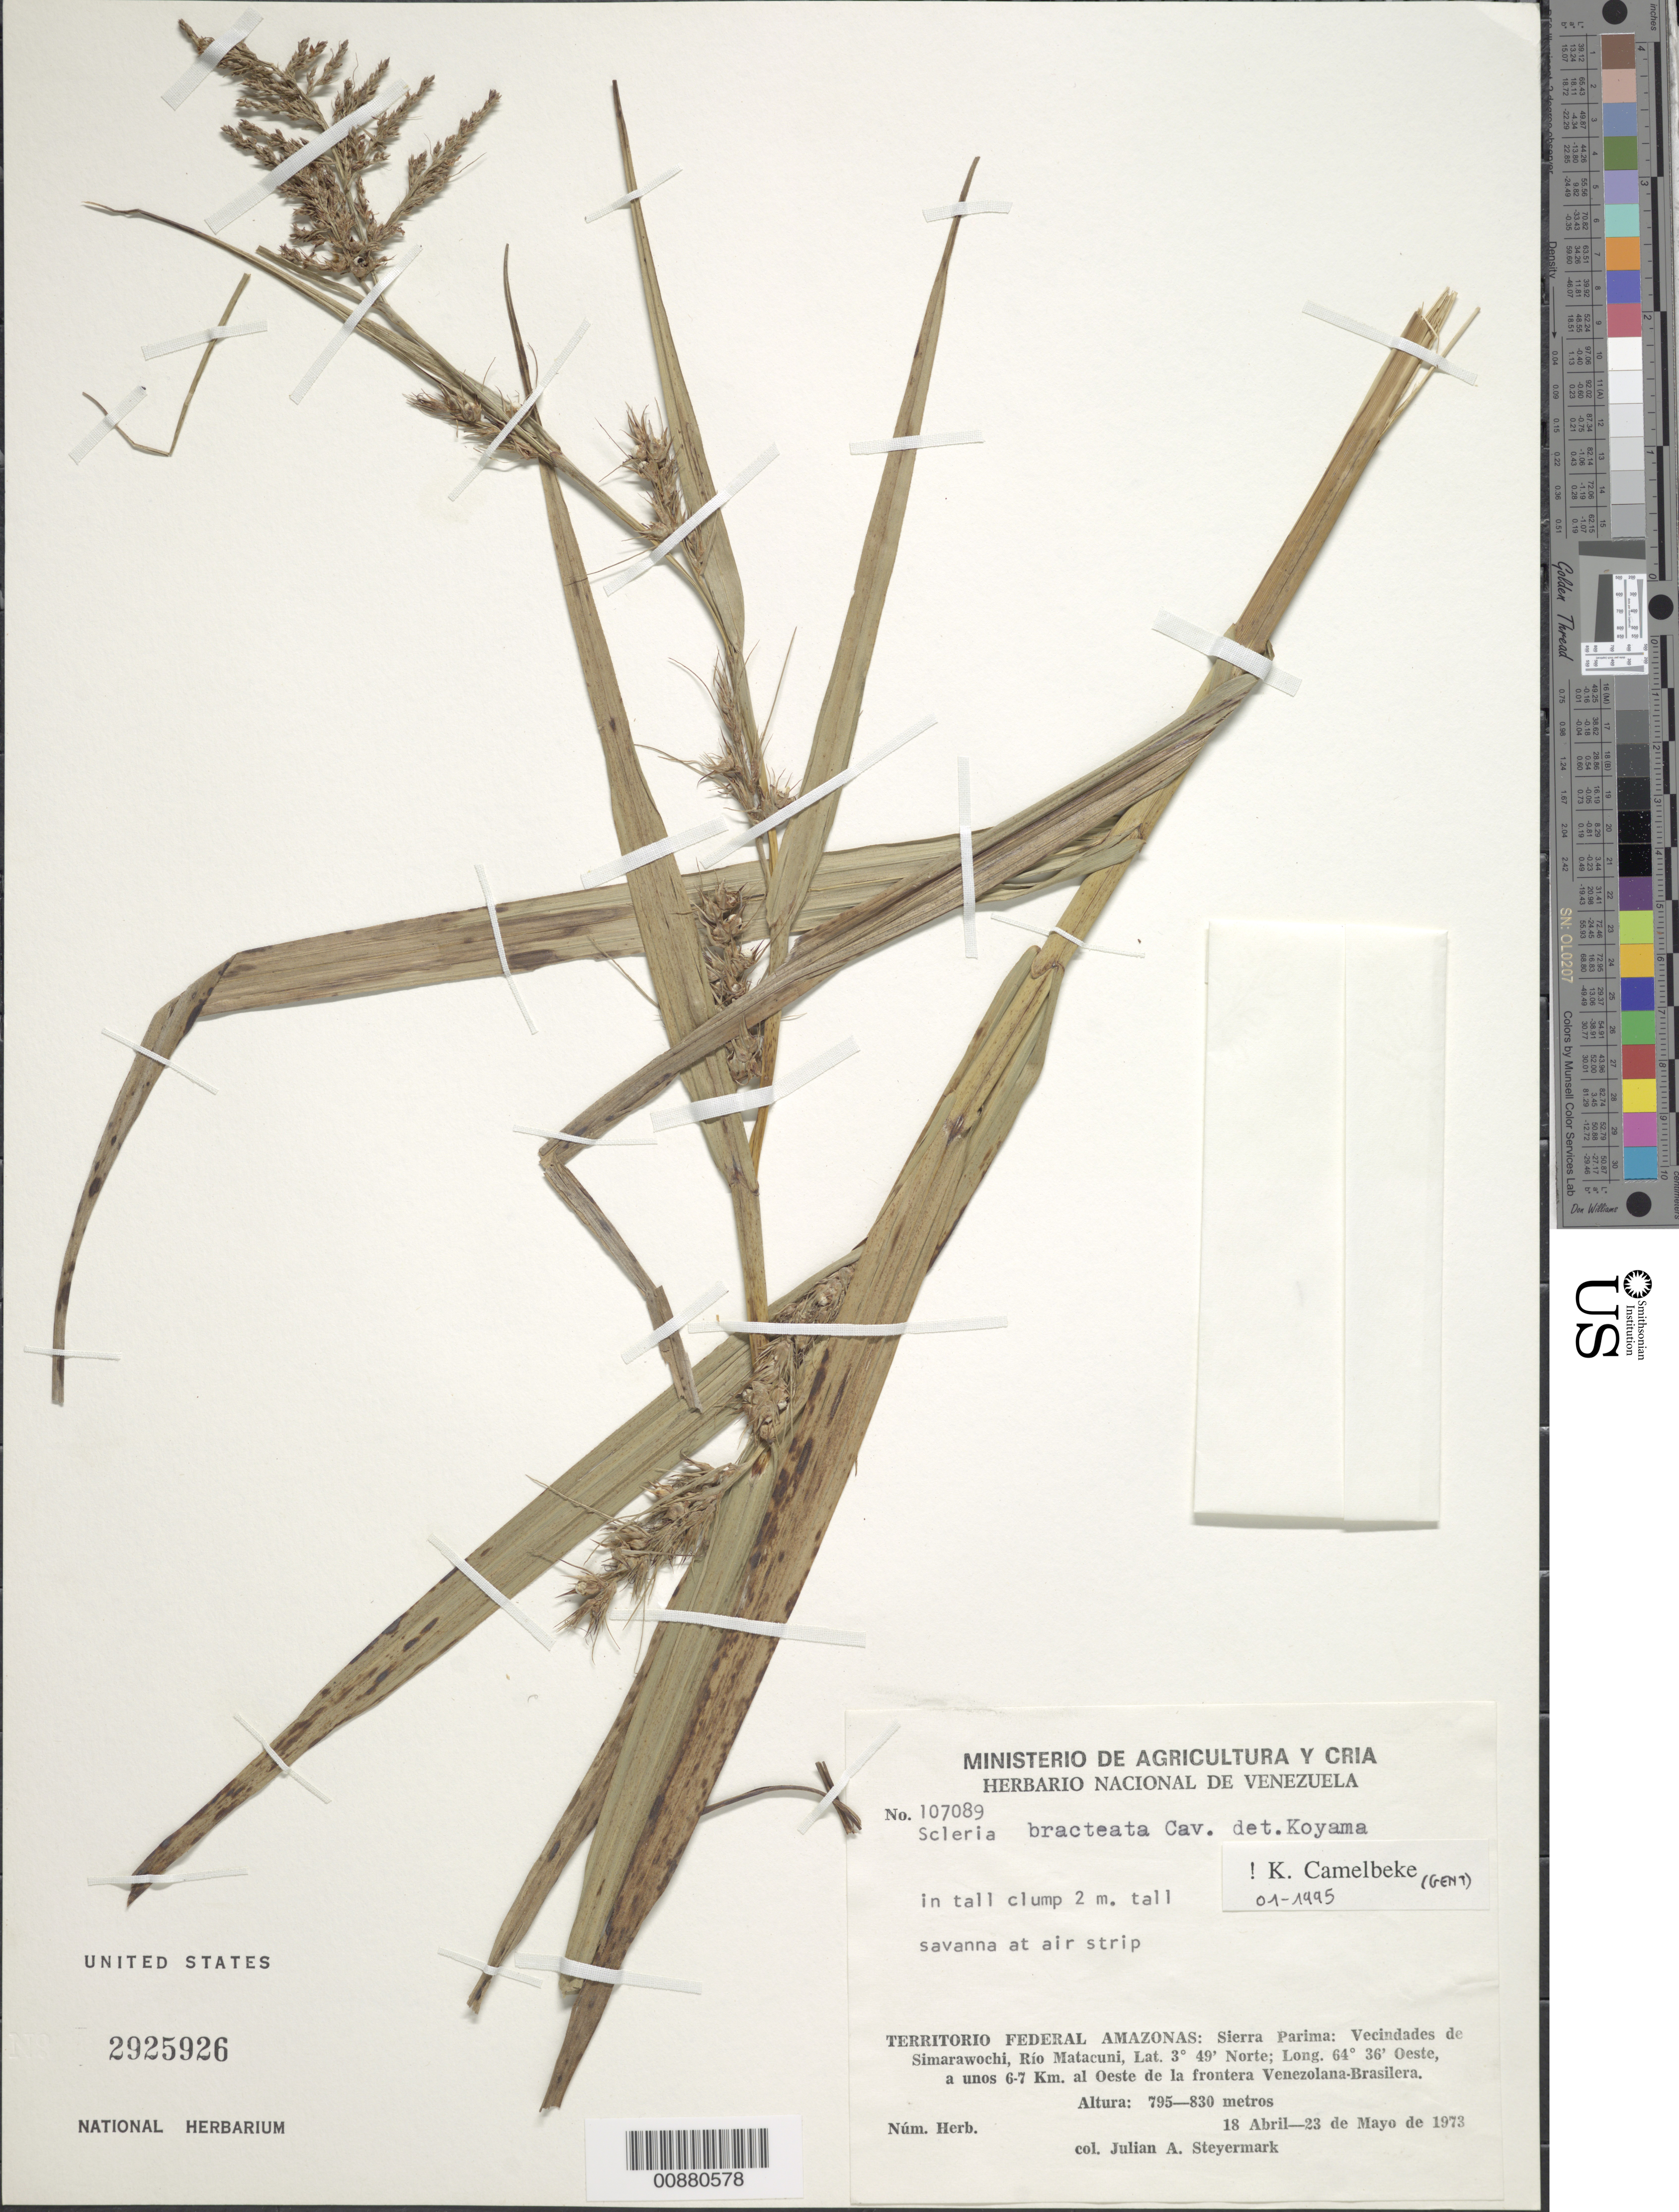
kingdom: Plantae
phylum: Tracheophyta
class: Liliopsida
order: Poales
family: Cyperaceae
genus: Scleria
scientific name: Scleria bracteata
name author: Cav.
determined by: Camelbeke, K.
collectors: J. Steyermark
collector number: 107089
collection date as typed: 18-Apr-73 to 23-May-73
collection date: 1973-04-18/1973-05-23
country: Venezuela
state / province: Amazonas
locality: Sierra Parima; vec de Simarawochi, Río Matacuni, a unos 6-7 km al oeste de la frontera Venezolana-Brasilera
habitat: Savanna at air strip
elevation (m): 795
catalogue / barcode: US 2925926